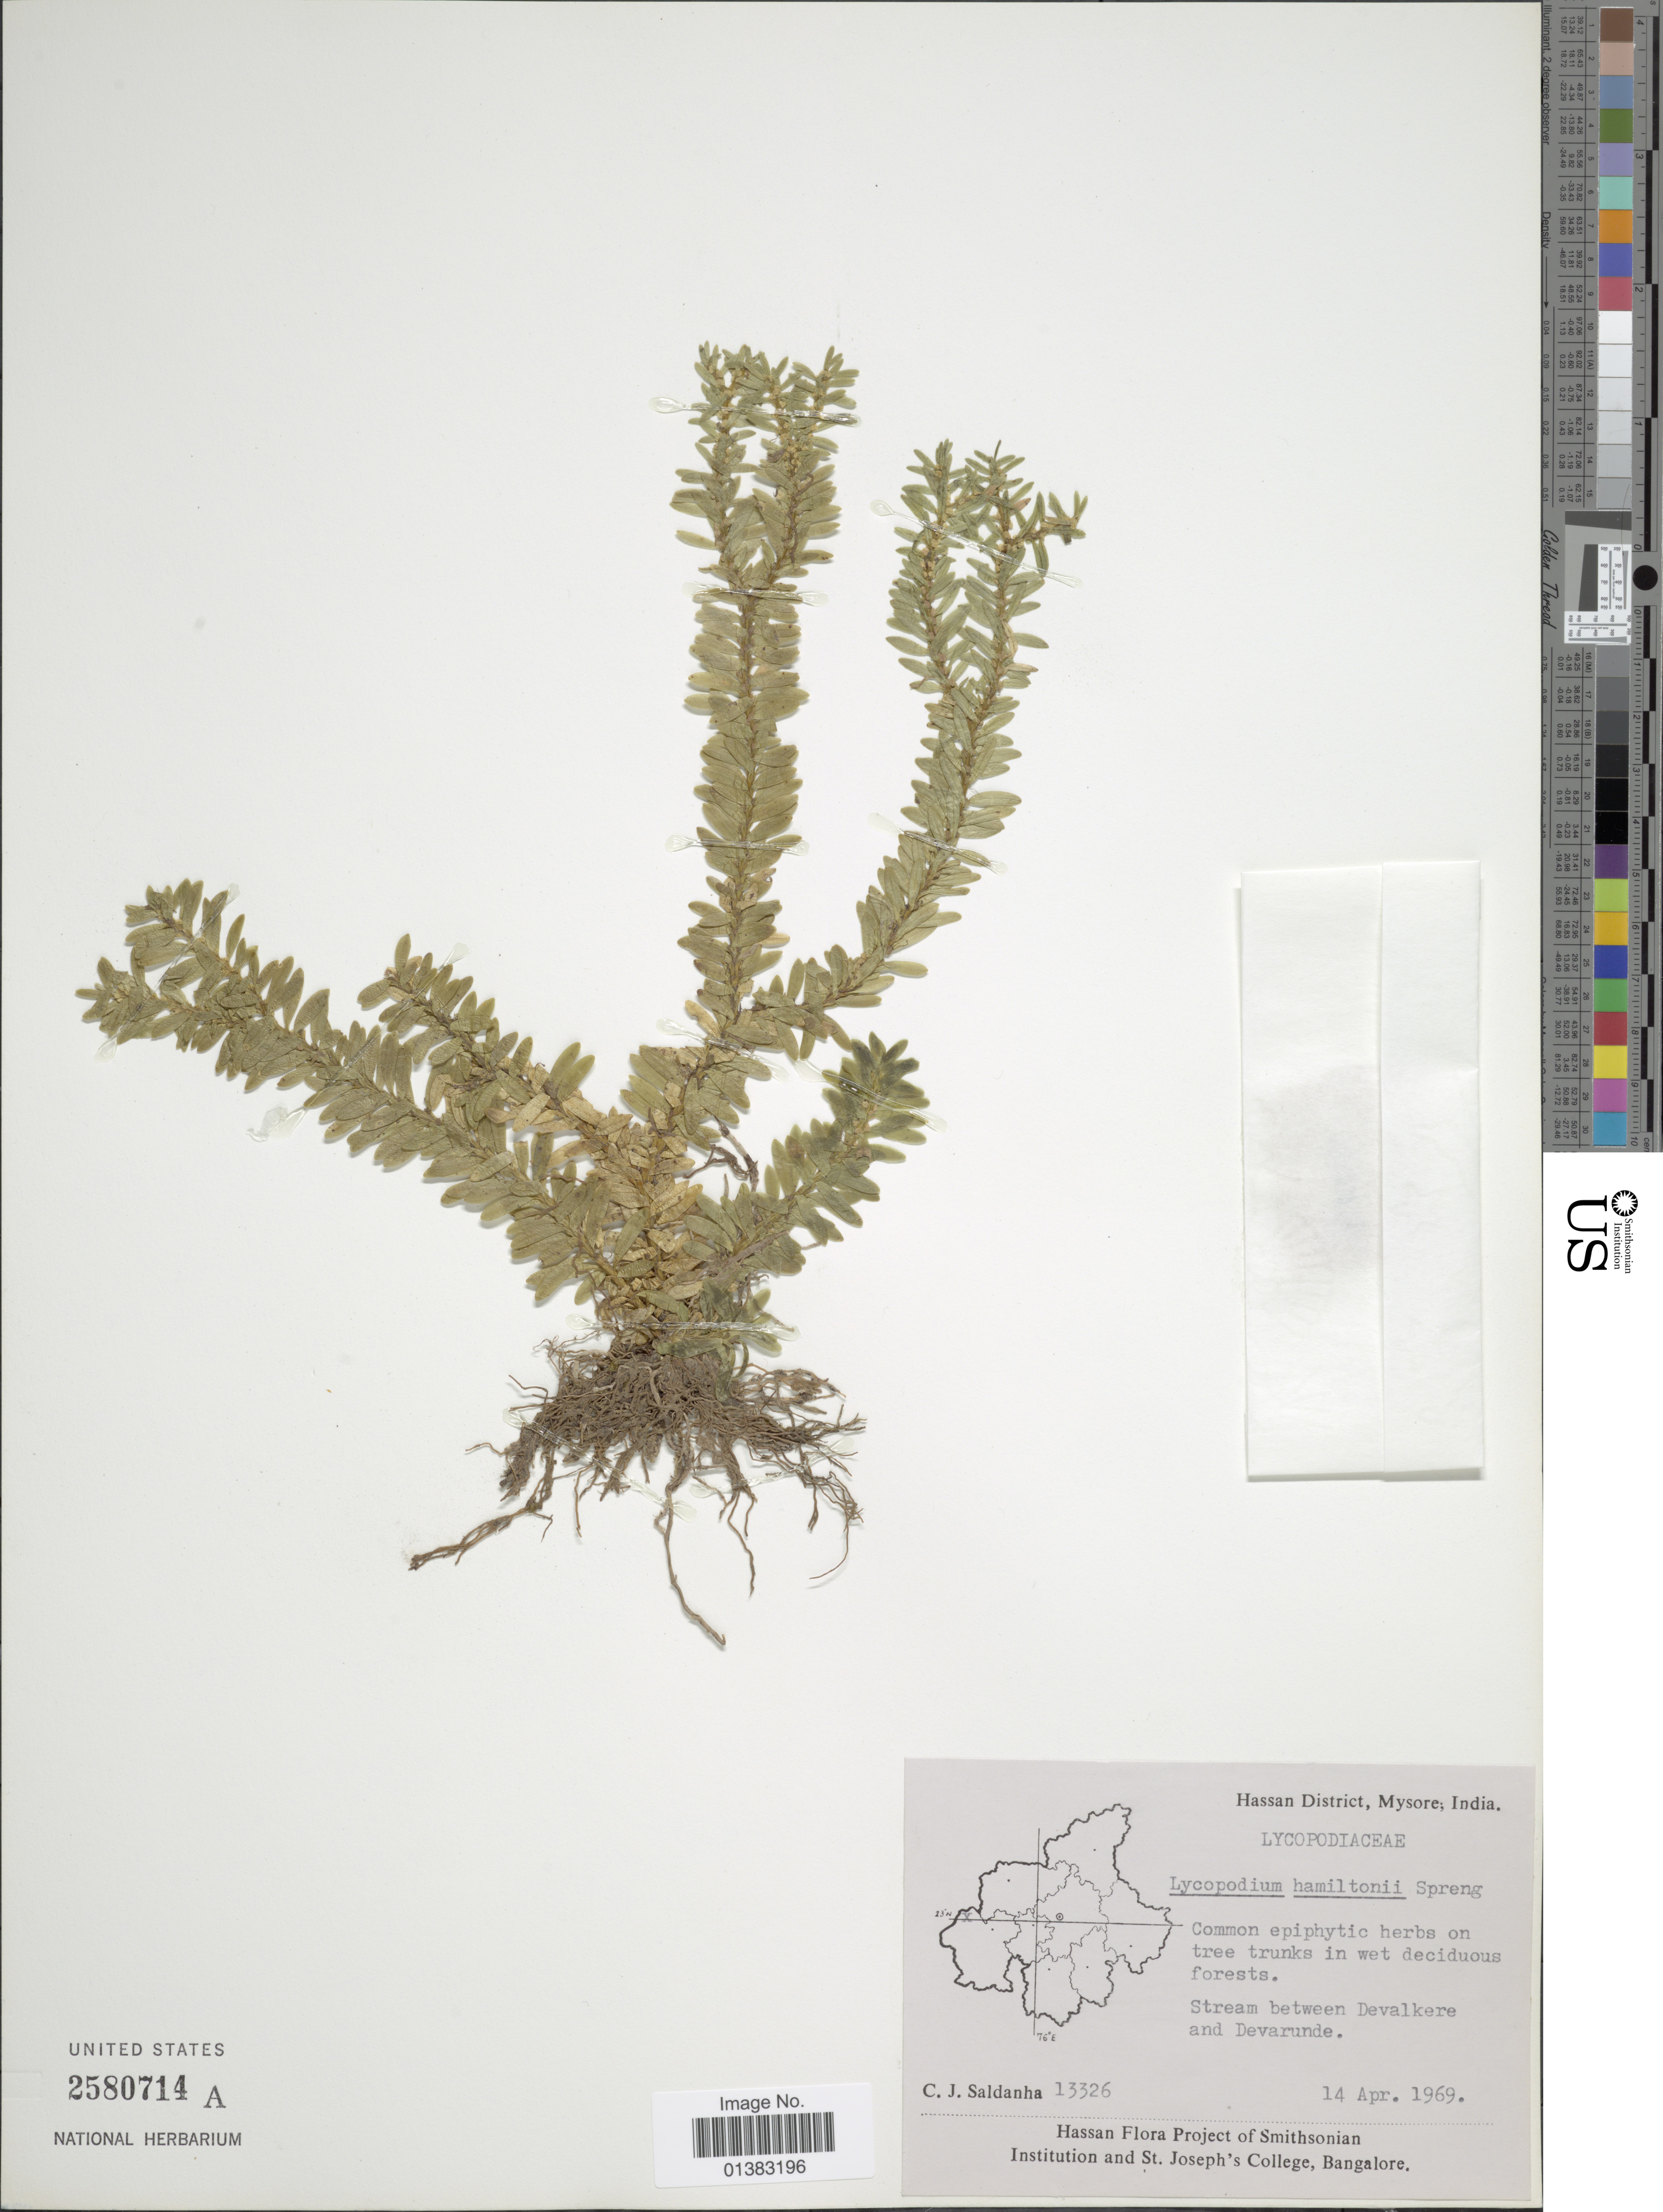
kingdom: Plantae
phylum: Tracheophyta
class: Lycopodiopsida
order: Lycopodiales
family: Lycopodiaceae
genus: Phlegmariurus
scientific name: Phlegmariurus hamiltonii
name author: (Spreng.) Á. Löve & D. Löve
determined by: Field, A. R.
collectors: C. J. Saldanha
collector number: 13326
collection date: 1969-04-14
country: India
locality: Hassan District, Mysore, Stream between Devalkere and Devarunde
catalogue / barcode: US 2580714A